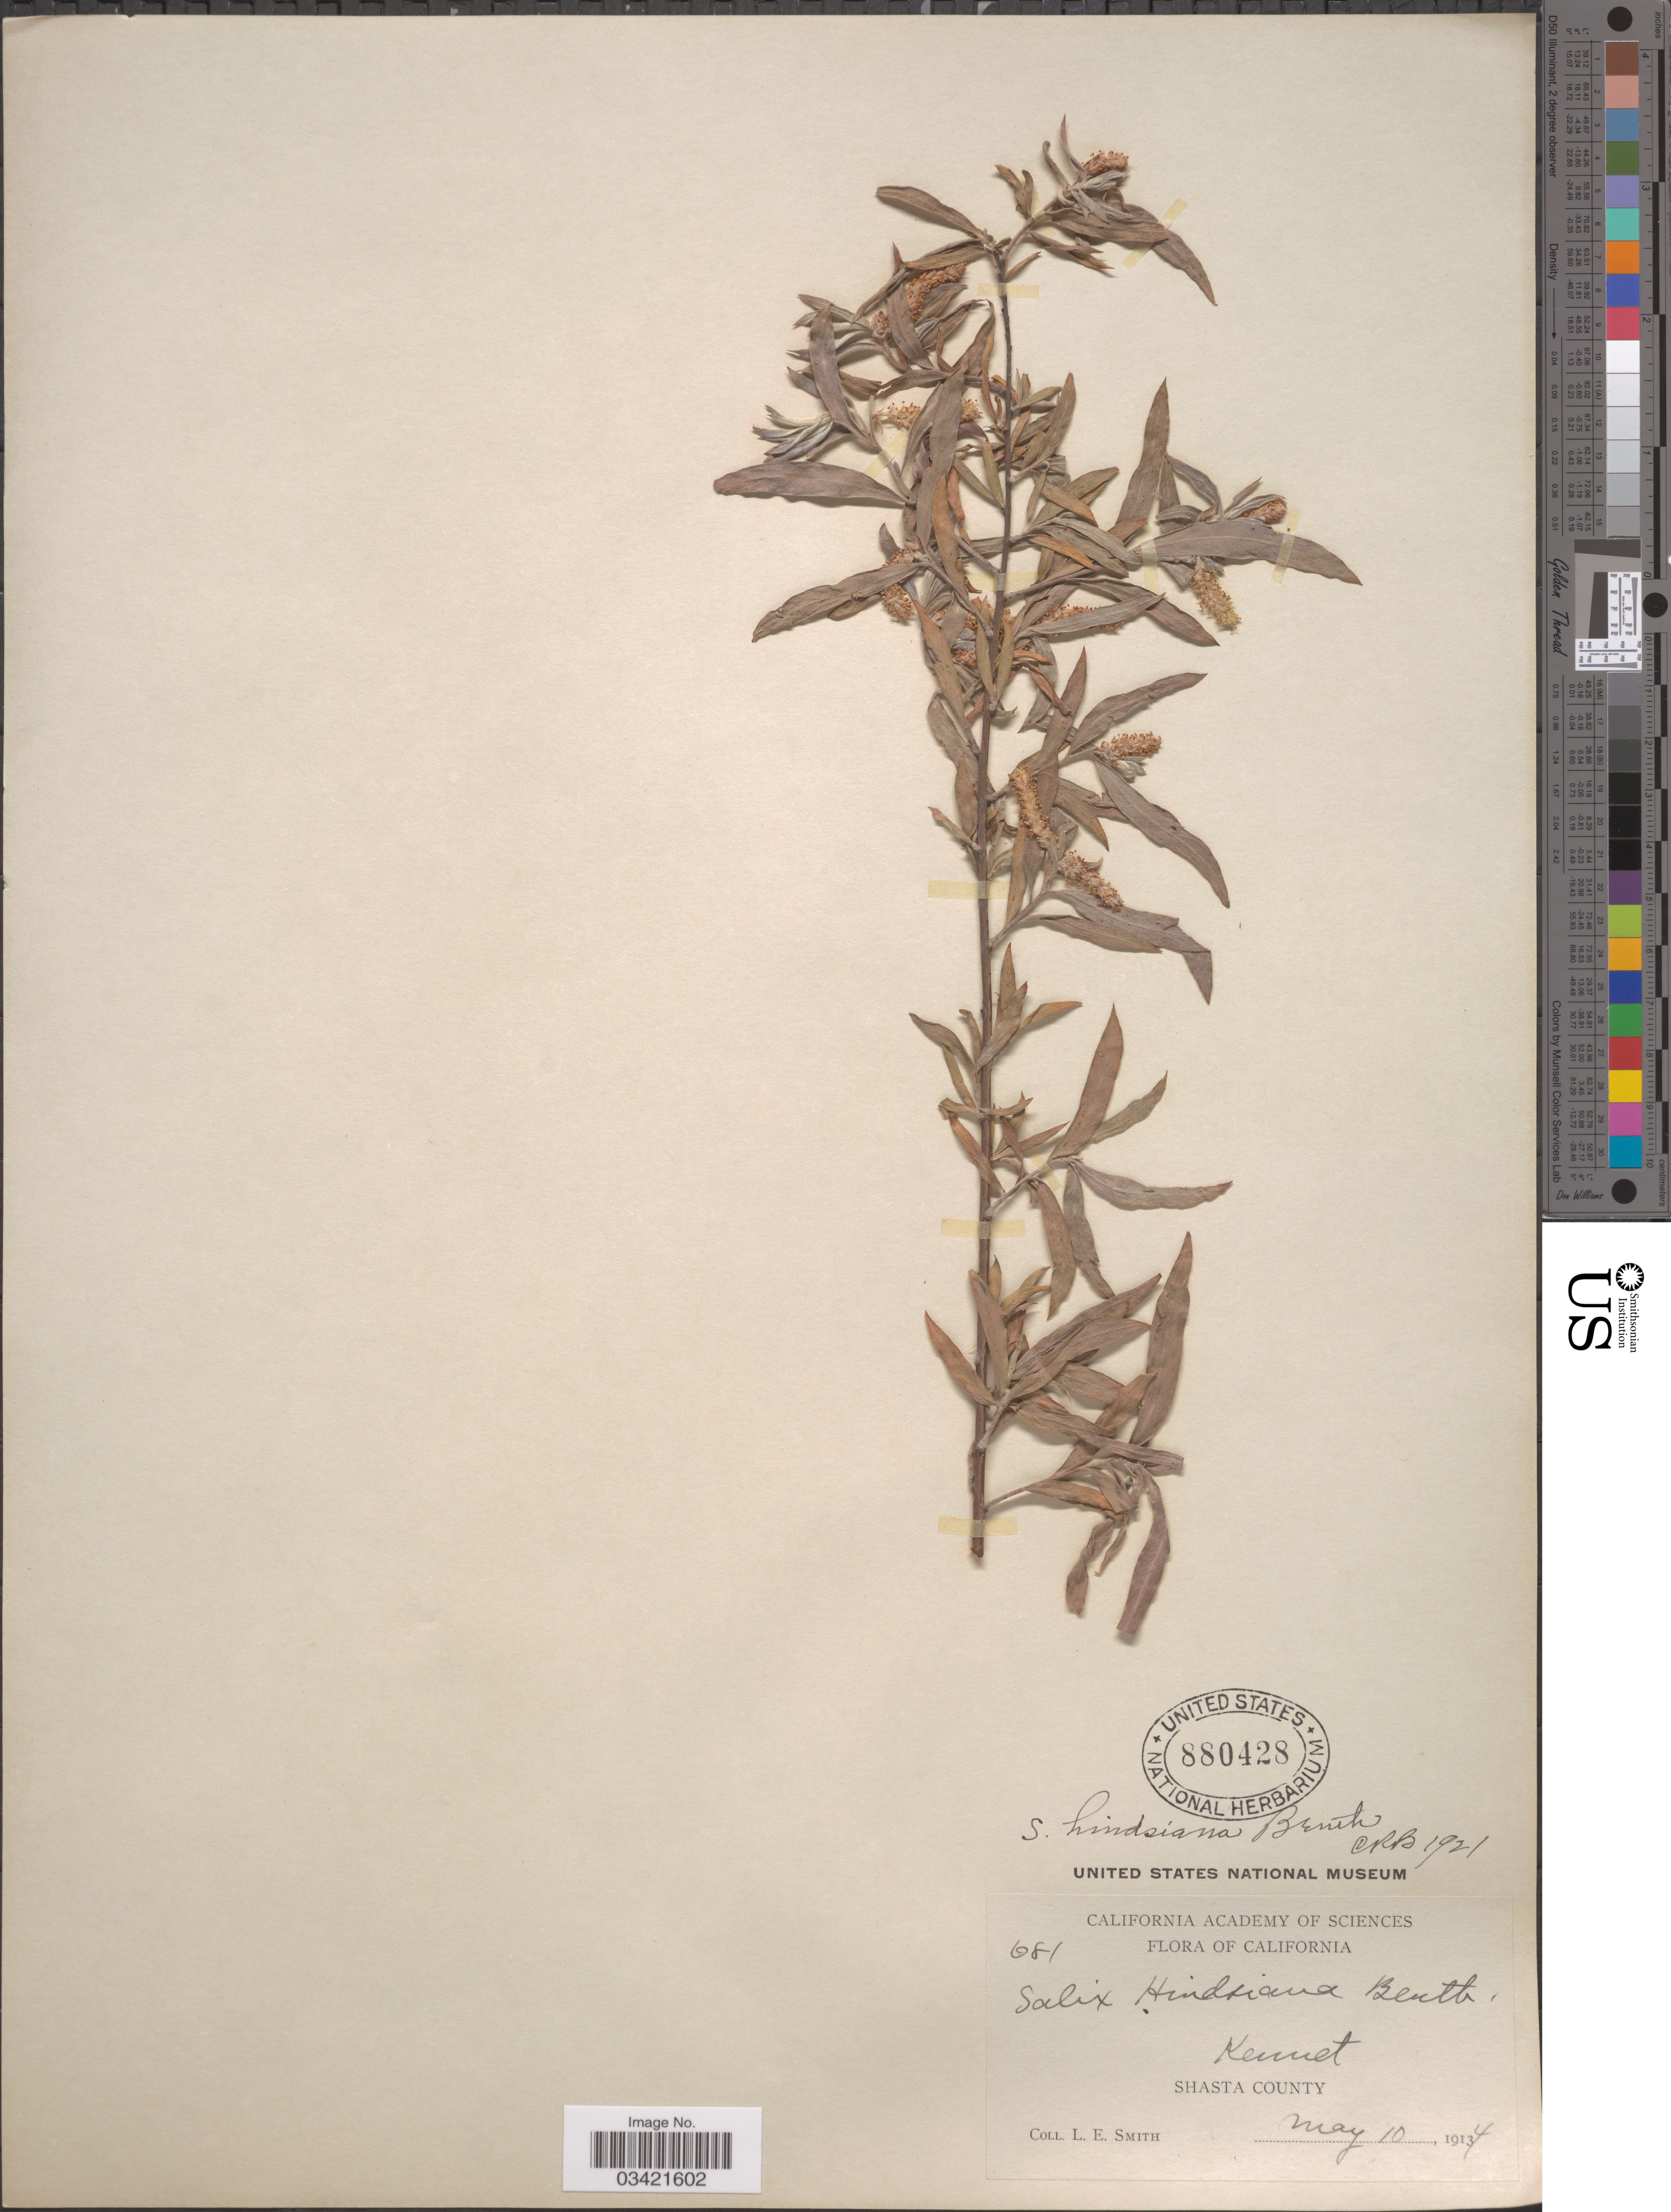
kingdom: Plantae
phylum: Tracheophyta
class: Magnoliopsida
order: Malpighiales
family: Salicaceae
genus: Salix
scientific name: Salix hindsiana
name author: Benth.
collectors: L. E. Smith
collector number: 681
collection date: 1914-05-10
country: United States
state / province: California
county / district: Shasta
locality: Kennet. Shasta County.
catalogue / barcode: US 880428